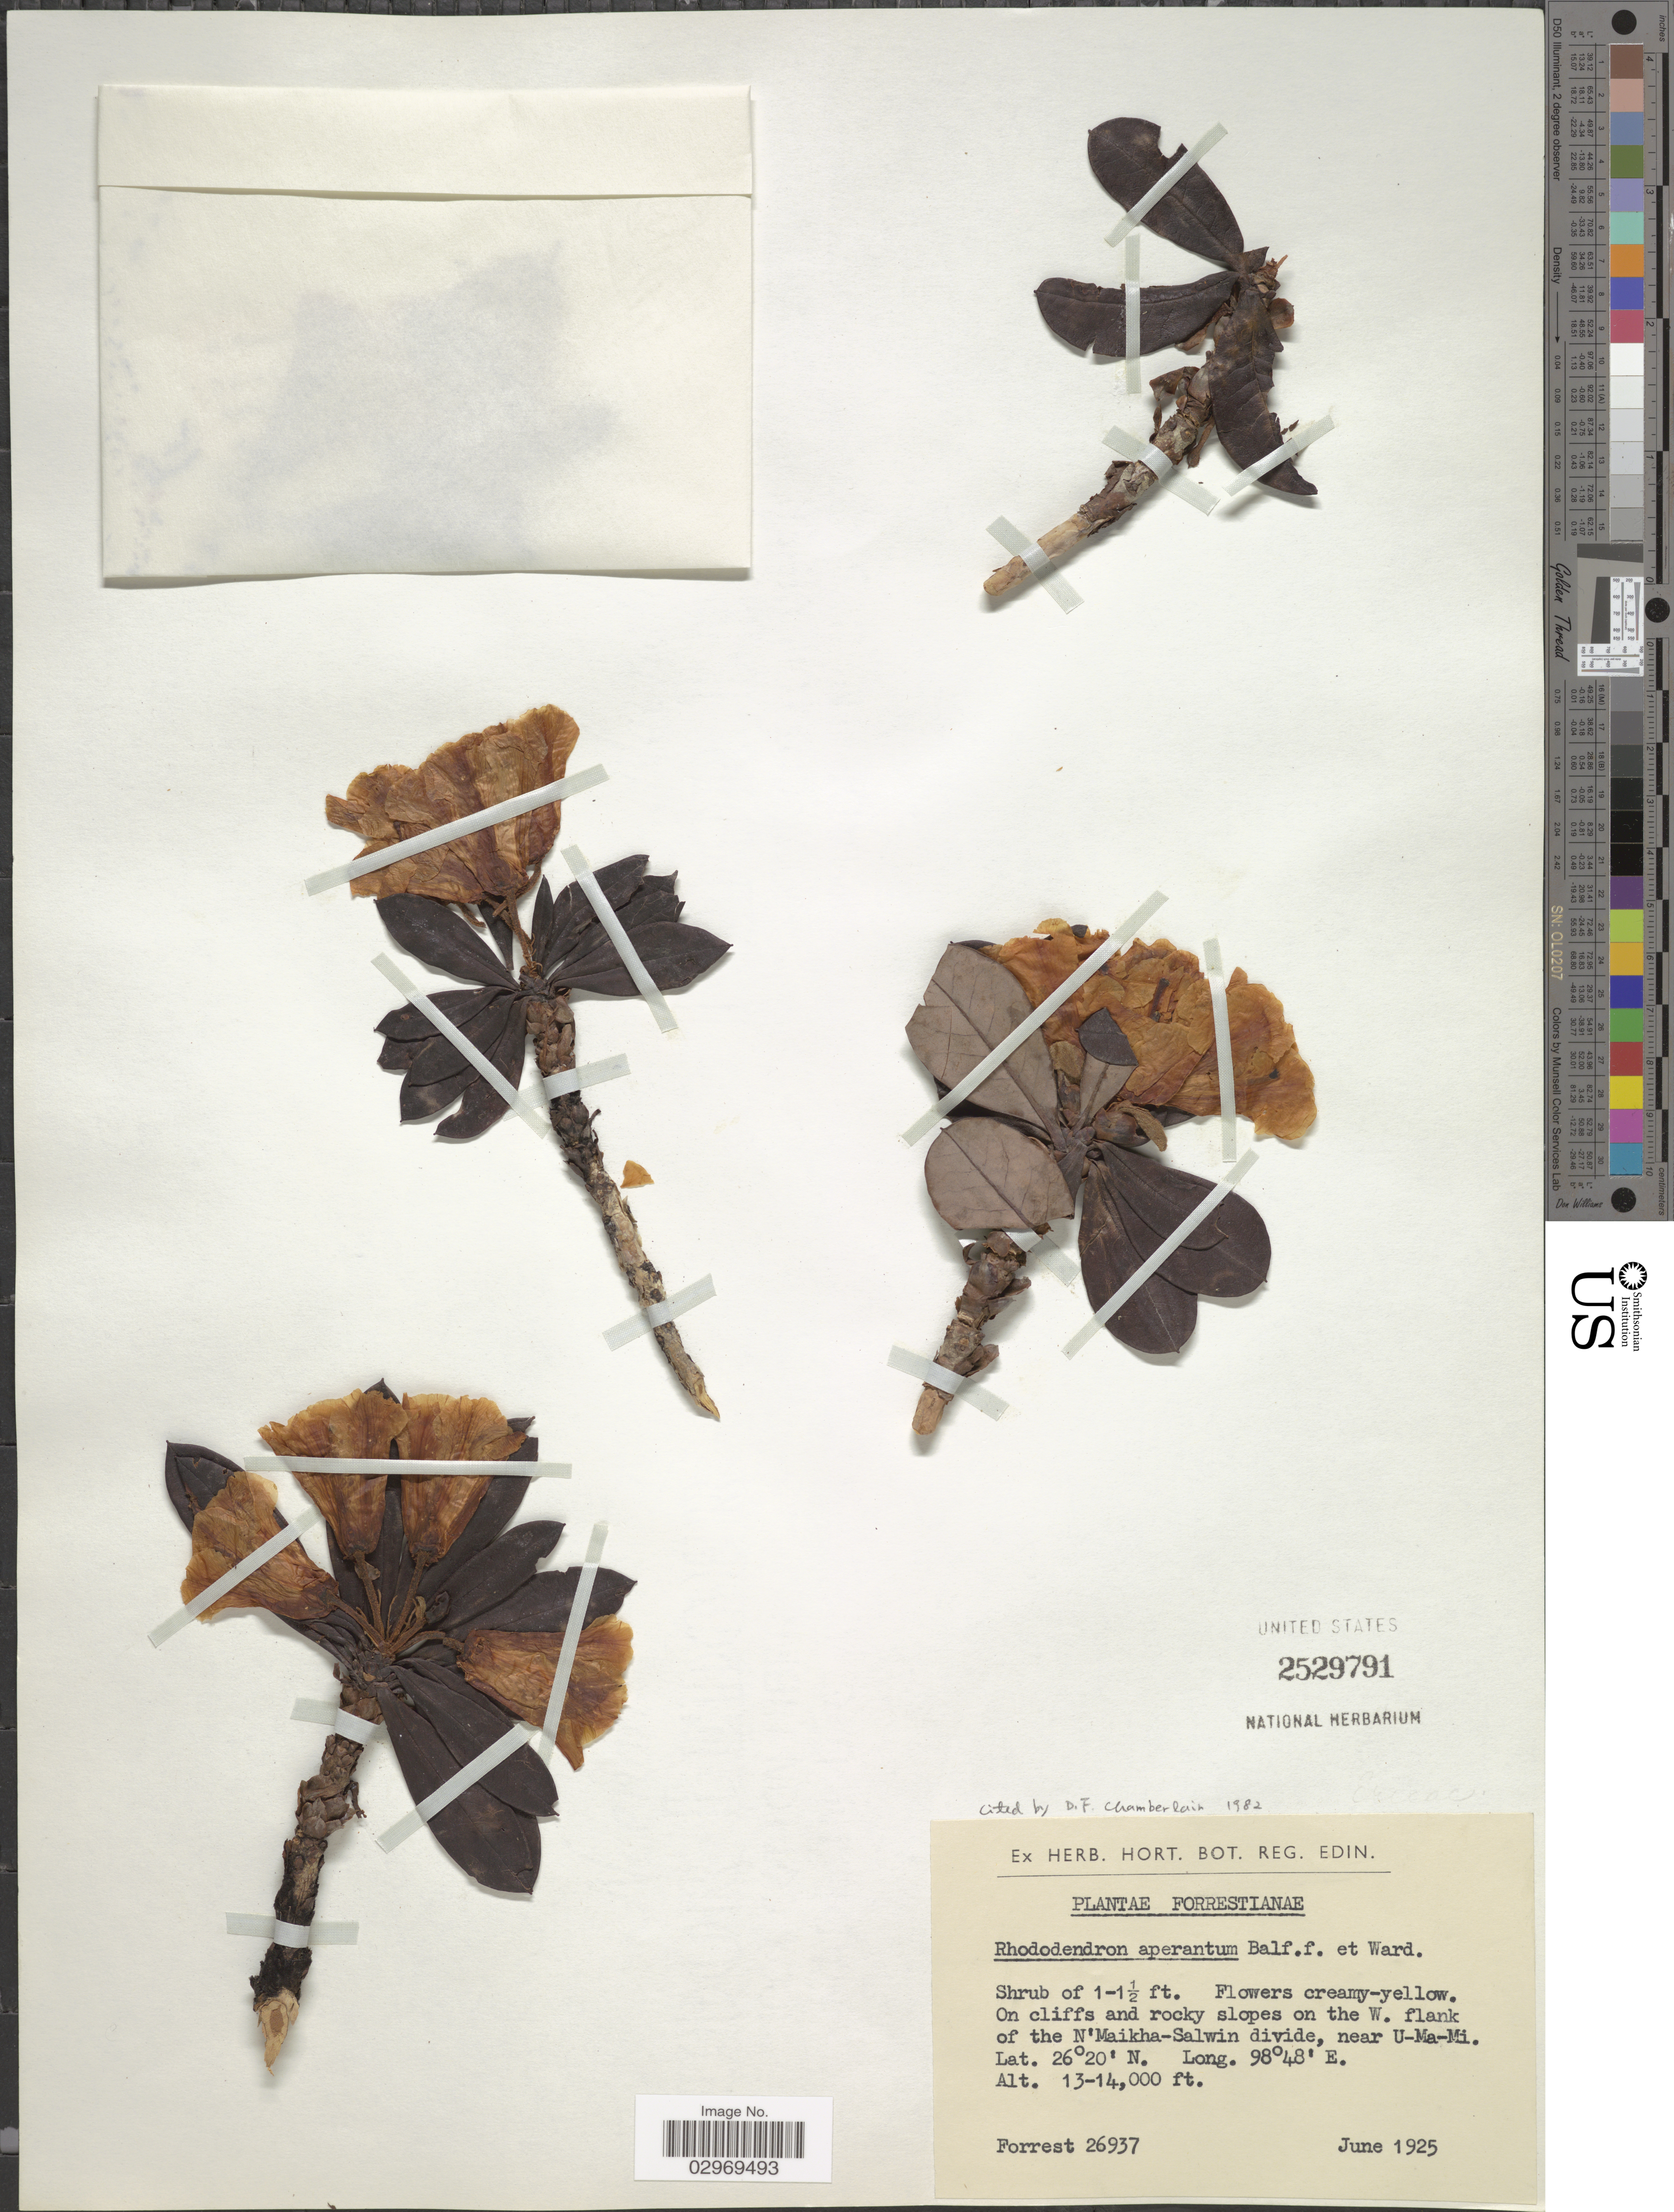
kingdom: Plantae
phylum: Tracheophyta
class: Magnoliopsida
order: Ericales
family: Ericaceae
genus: Rhododendron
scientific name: Rhododendron aperantum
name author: Balf. f. & Ward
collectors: -. Forrest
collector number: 26937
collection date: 1925-06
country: Myanmar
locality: On cliffs and rocky slopes on the W. flank of the N'Maikha-Salwin divide, near U-Ma-Mi.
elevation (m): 3962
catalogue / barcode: US 2529791